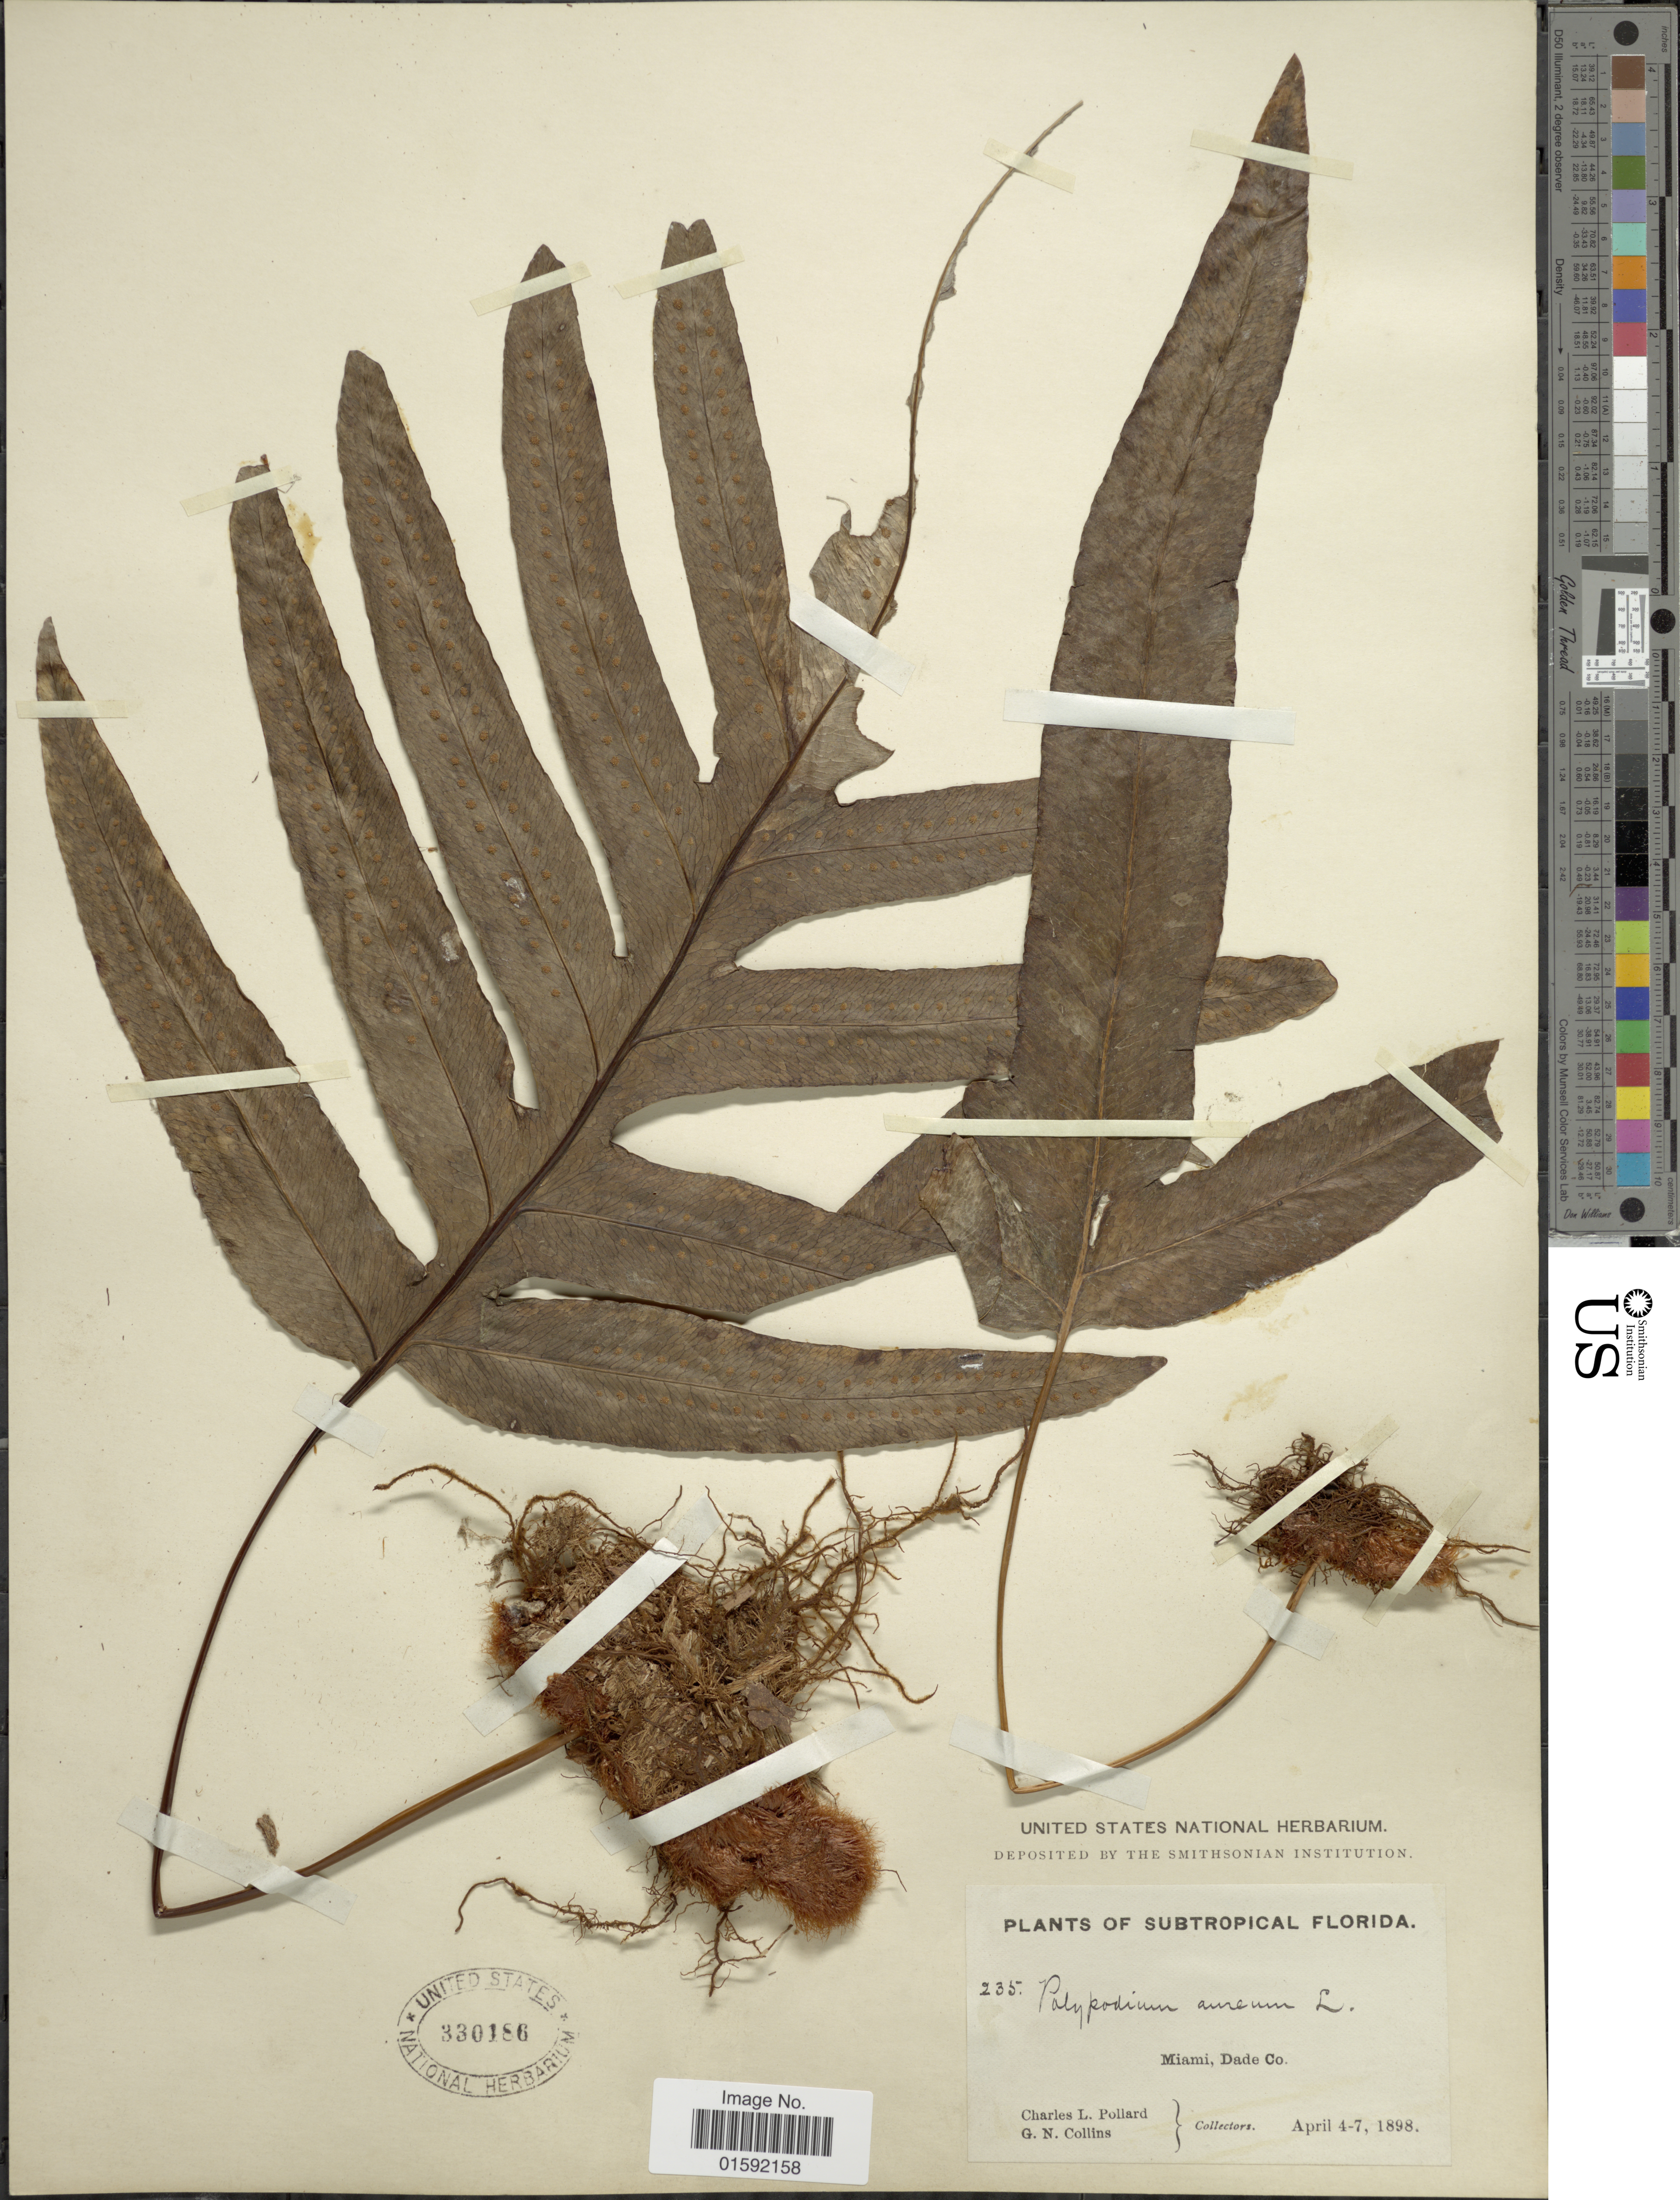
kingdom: Plantae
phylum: Tracheophyta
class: Polypodiopsida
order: Polypodiales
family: Polypodiaceae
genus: Phlebodium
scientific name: Phlebodium areolatum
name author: (Humb. & Bonap. ex Willd.) J. Sm.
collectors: C. L. Pollard & G. Collins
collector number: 235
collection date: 1898-04-04/1898-04-07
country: United States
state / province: Florida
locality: Miami, Dade Co.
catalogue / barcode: US 330186